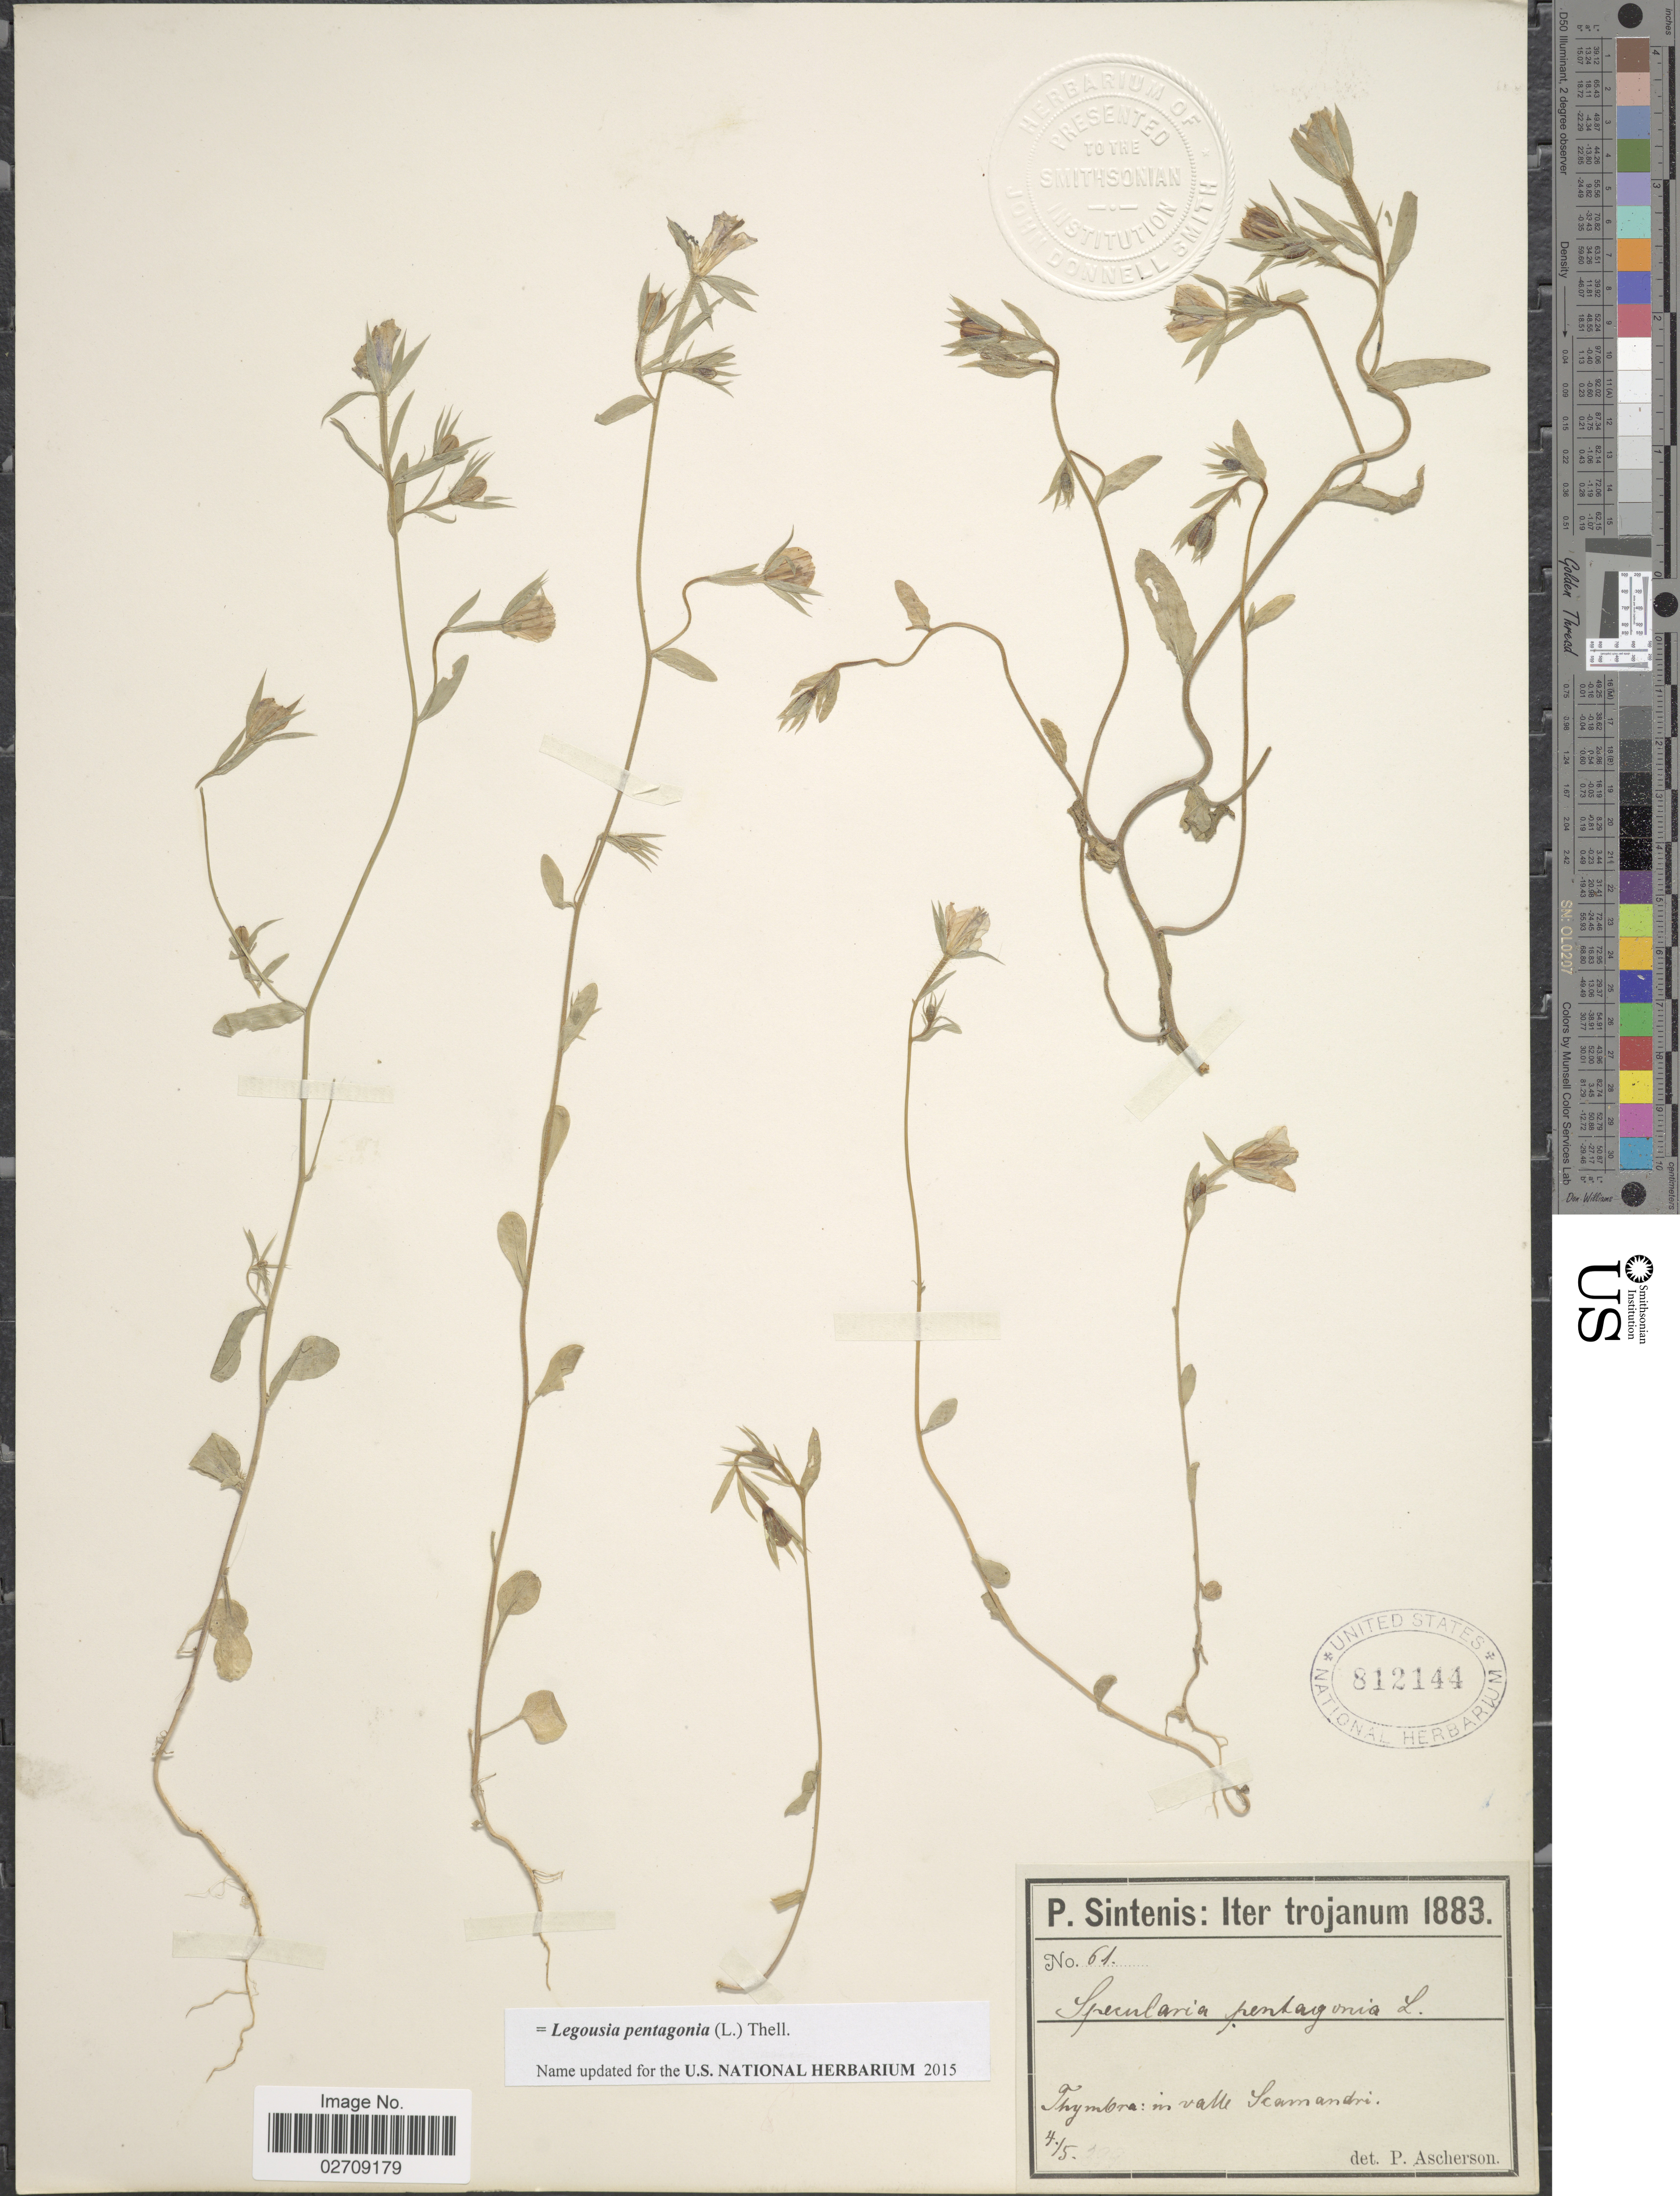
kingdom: Plantae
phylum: Tracheophyta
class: Magnoliopsida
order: Asterales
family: Campanulaceae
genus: Legousia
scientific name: Legousia pentagonia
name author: (L.) Thell.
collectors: P. Sintenis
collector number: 61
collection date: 1883-05-04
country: Turkey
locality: Iter trojanum. Thymbra: in valle Scamandri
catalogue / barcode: US 812144